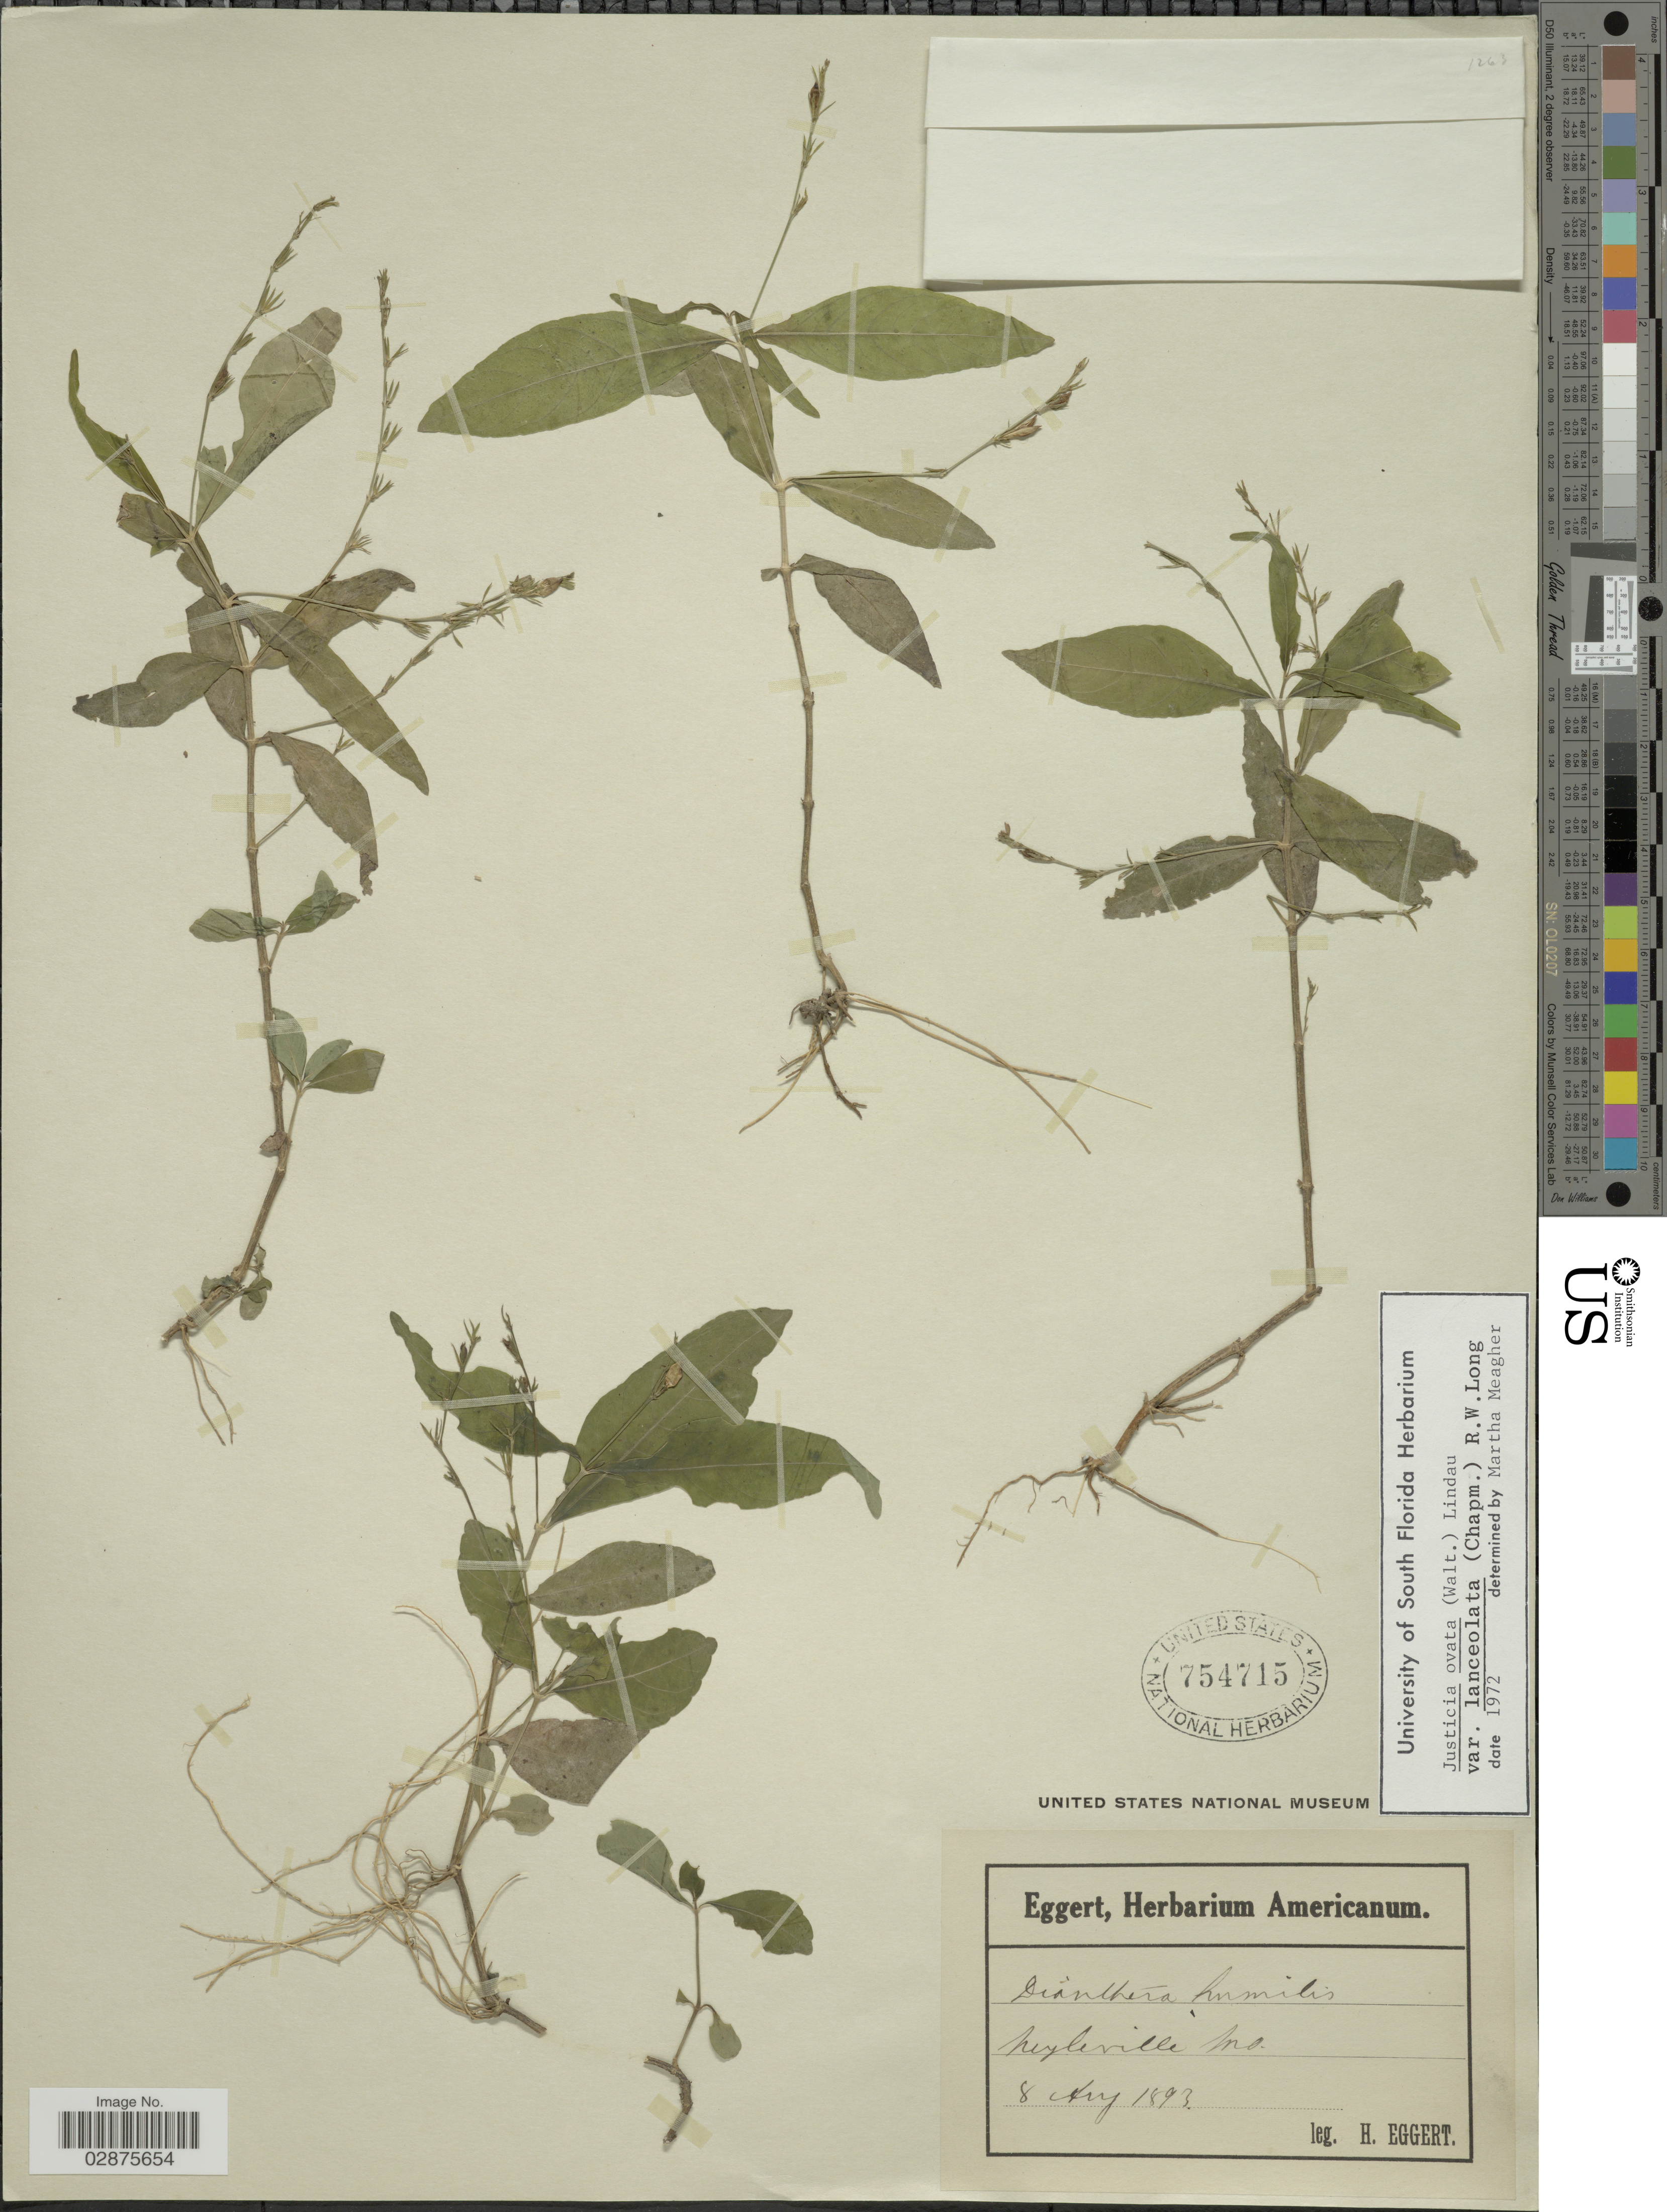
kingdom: Plantae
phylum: Tracheophyta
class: Magnoliopsida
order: Lamiales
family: Acanthaceae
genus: Justicia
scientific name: Justicia lanceolata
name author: (Chapm.) Small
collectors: H. Eggert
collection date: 1893-08-08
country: United States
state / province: Missouri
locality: Nayleville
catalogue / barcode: US 754715